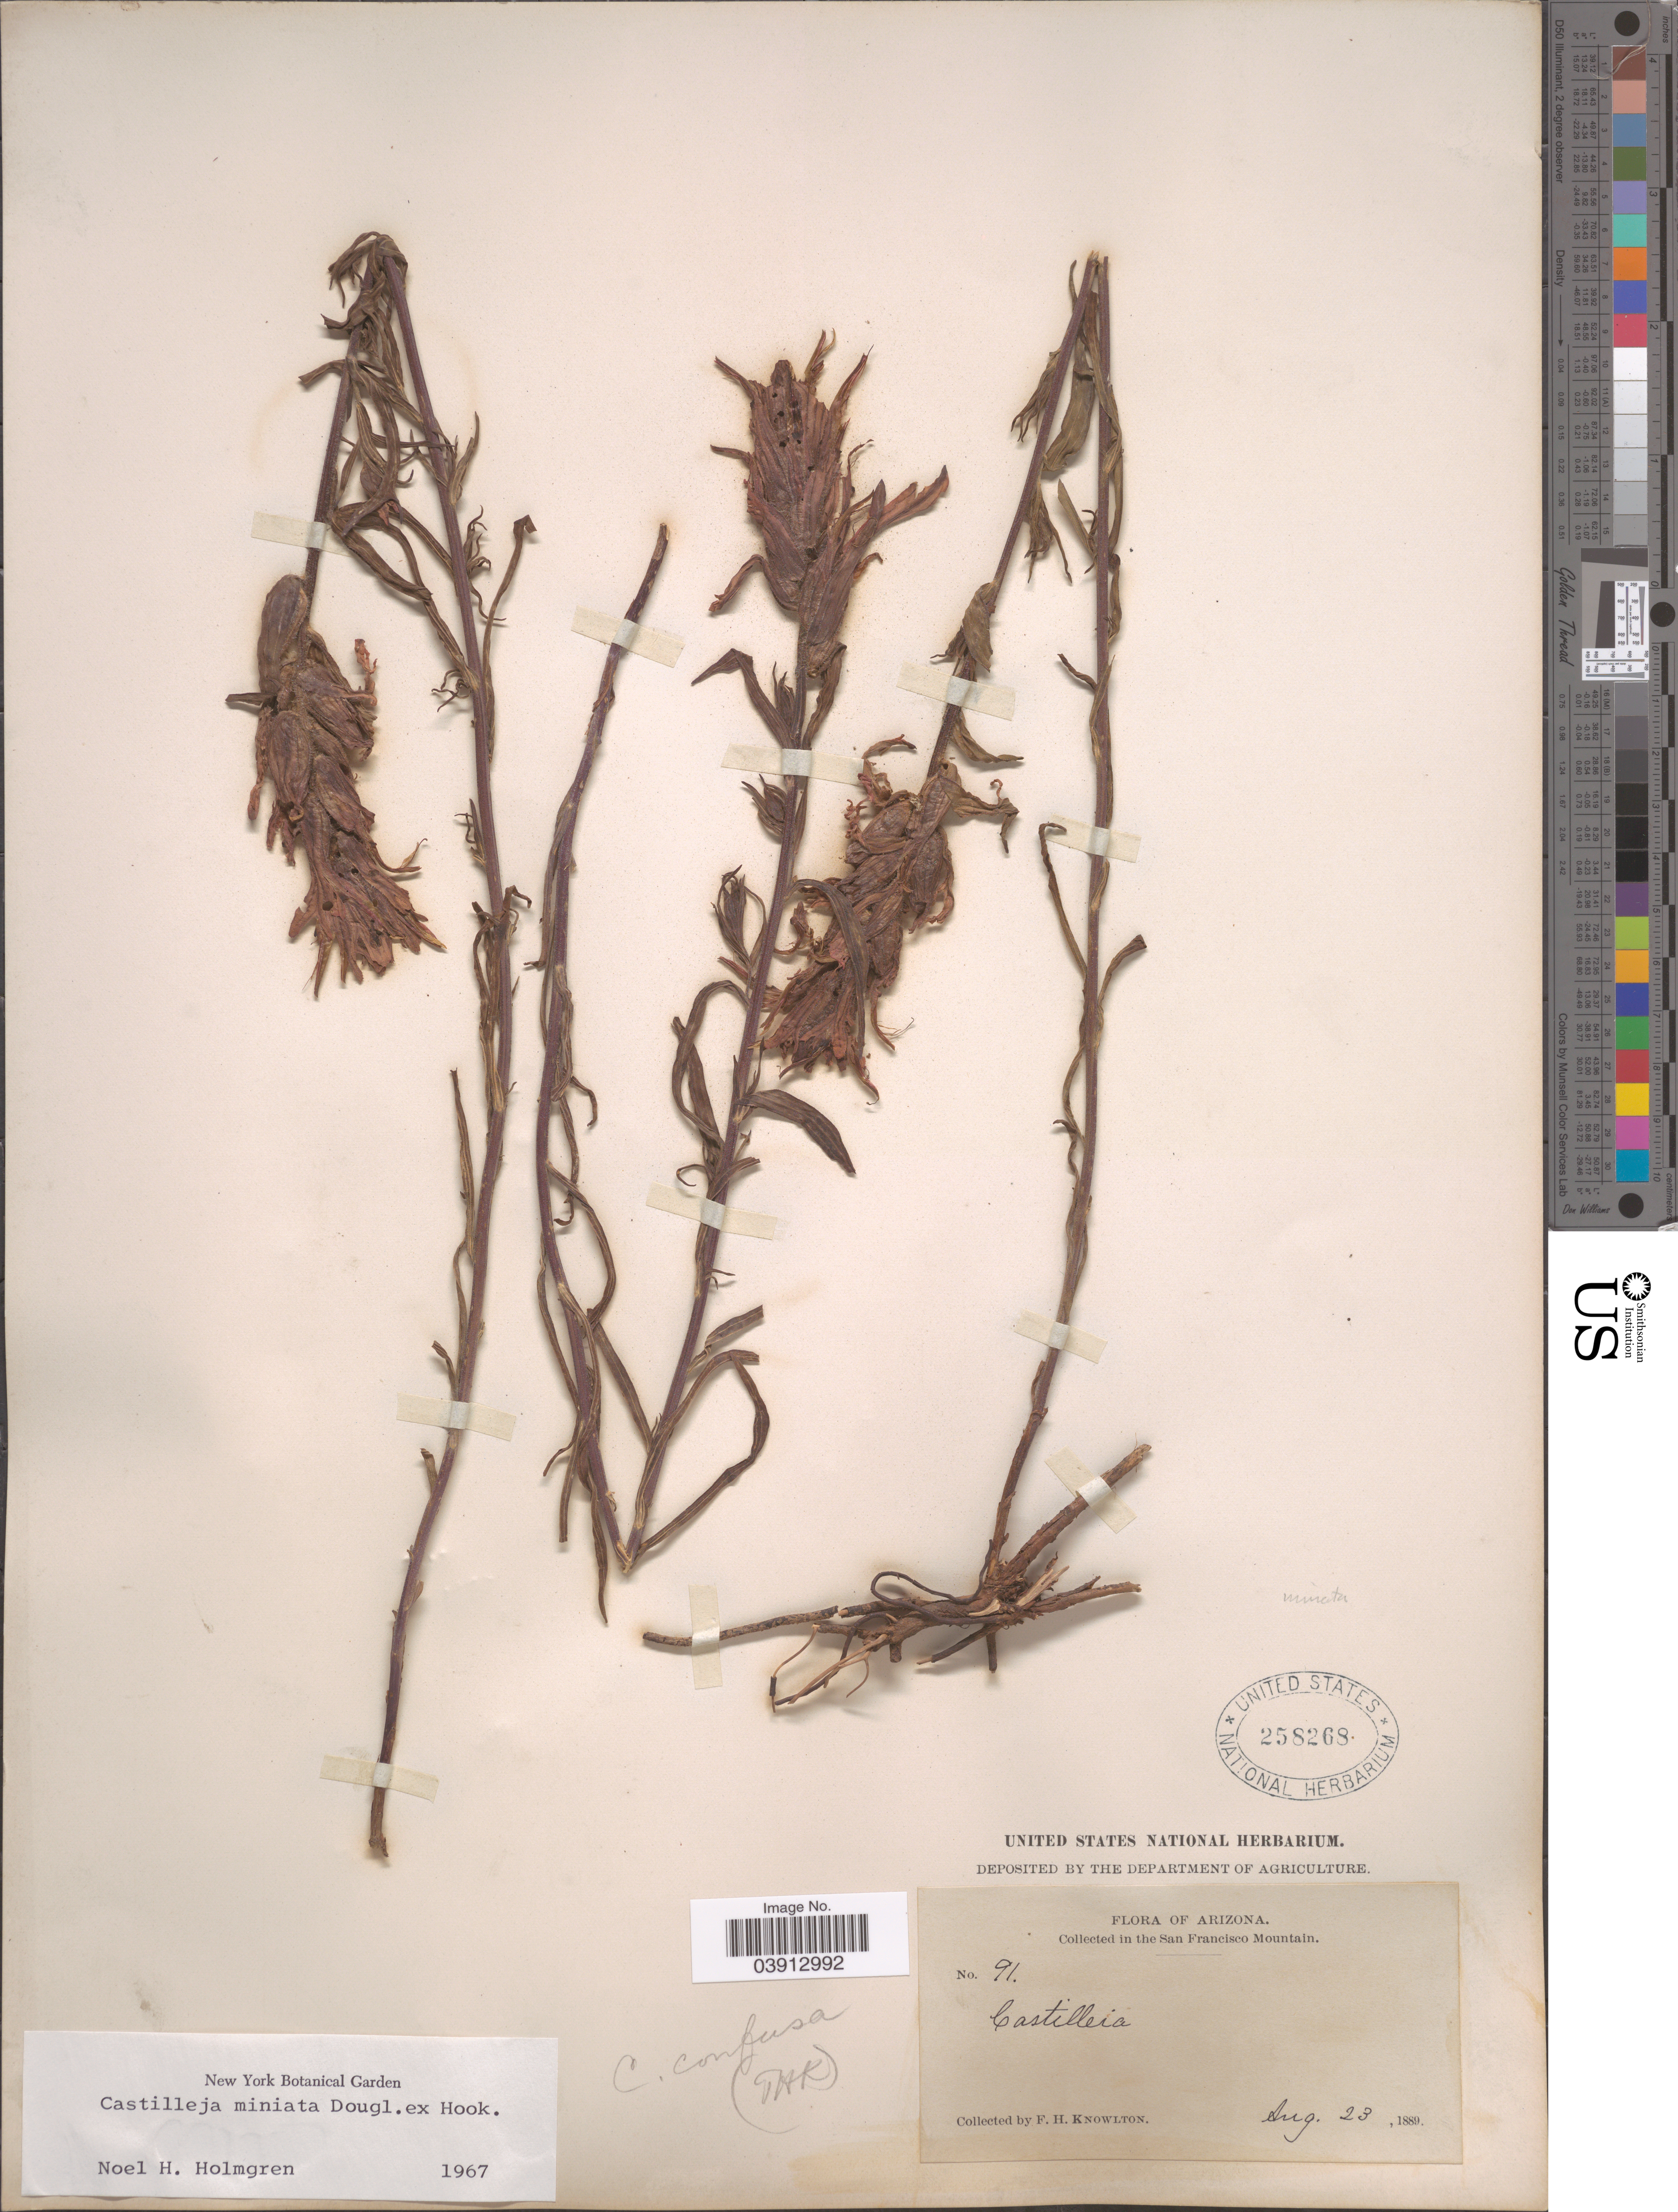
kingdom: Plantae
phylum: Tracheophyta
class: Magnoliopsida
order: Lamiales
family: Orobanchaceae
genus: Castilleja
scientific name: Castilleja miniata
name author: Douglas ex Hook.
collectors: F. H. Knowlton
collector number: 91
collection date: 1889-08-23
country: United States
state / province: Arizona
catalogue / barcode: US 258268